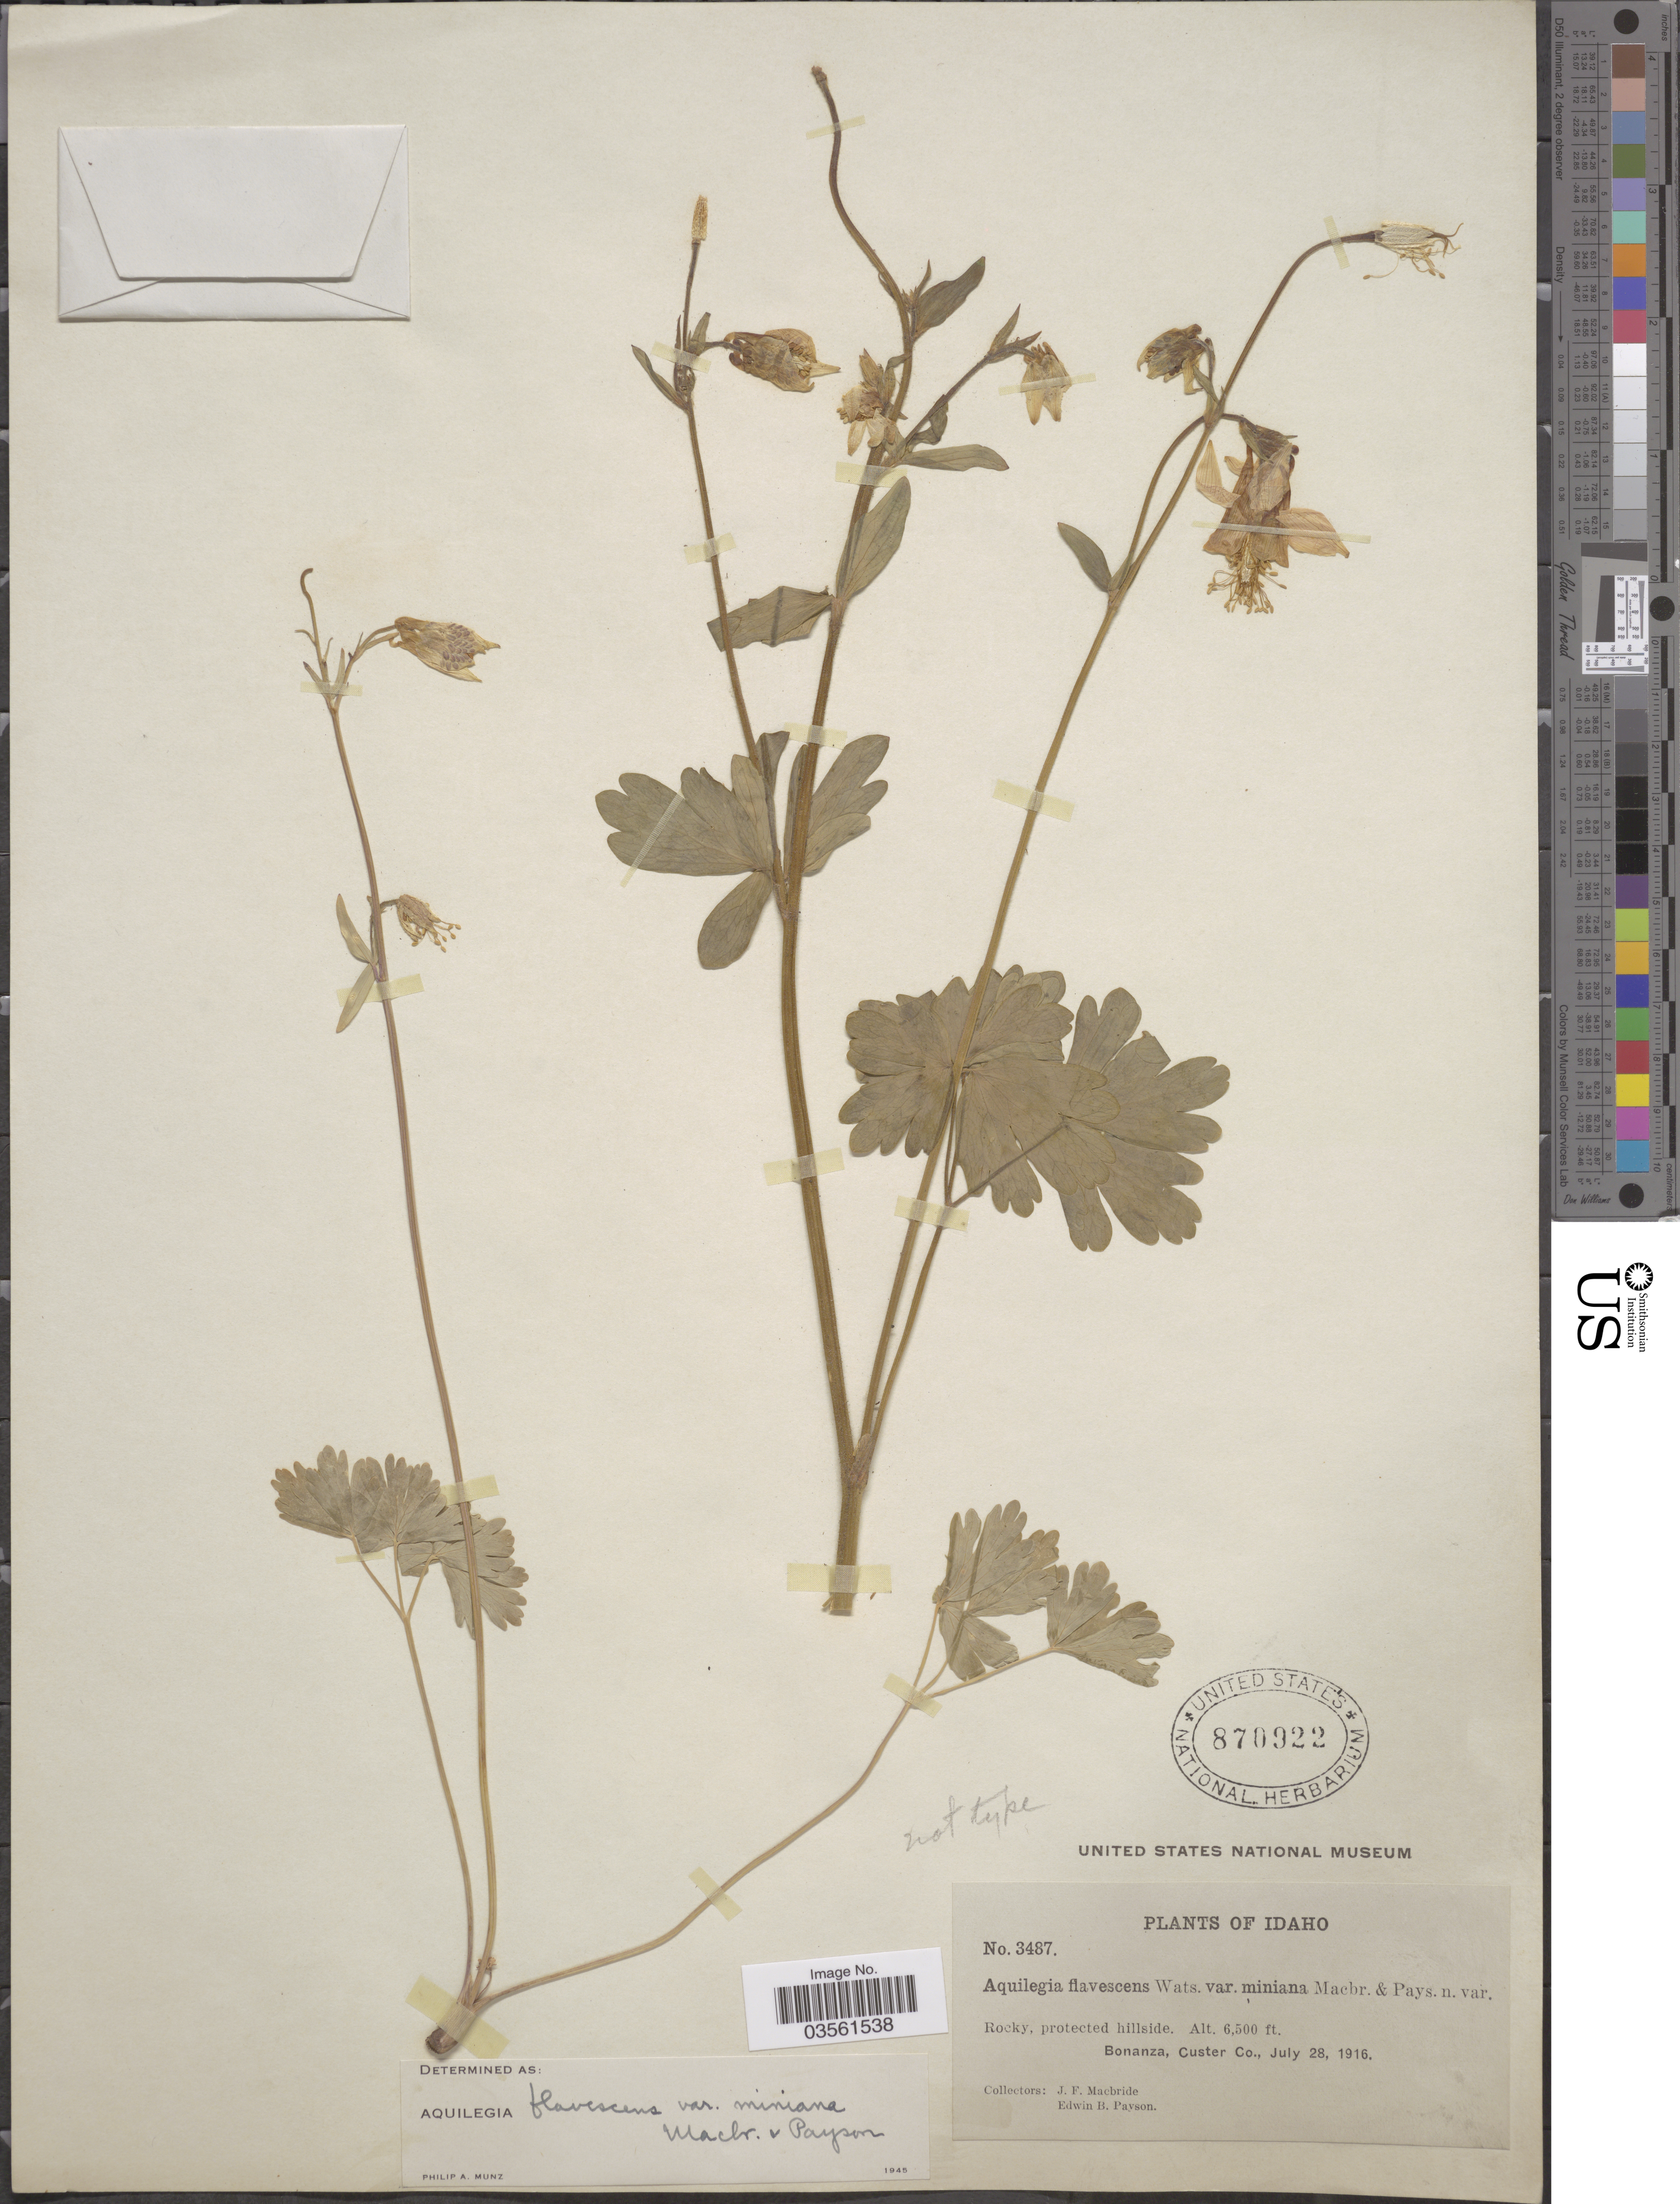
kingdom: Plantae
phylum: Tracheophyta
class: Magnoliopsida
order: Ranunculales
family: Ranunculaceae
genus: Aquilegia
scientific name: Aquilegia flavescens var. miniana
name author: J.F. Macbr. & Payson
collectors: J. F. Macbride & E. B. Payson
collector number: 3487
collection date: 1916-07-28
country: United States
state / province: Idaho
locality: Rocky, protected hillside. Bonanza, Custer Co.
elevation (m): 1981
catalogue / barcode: US 870922